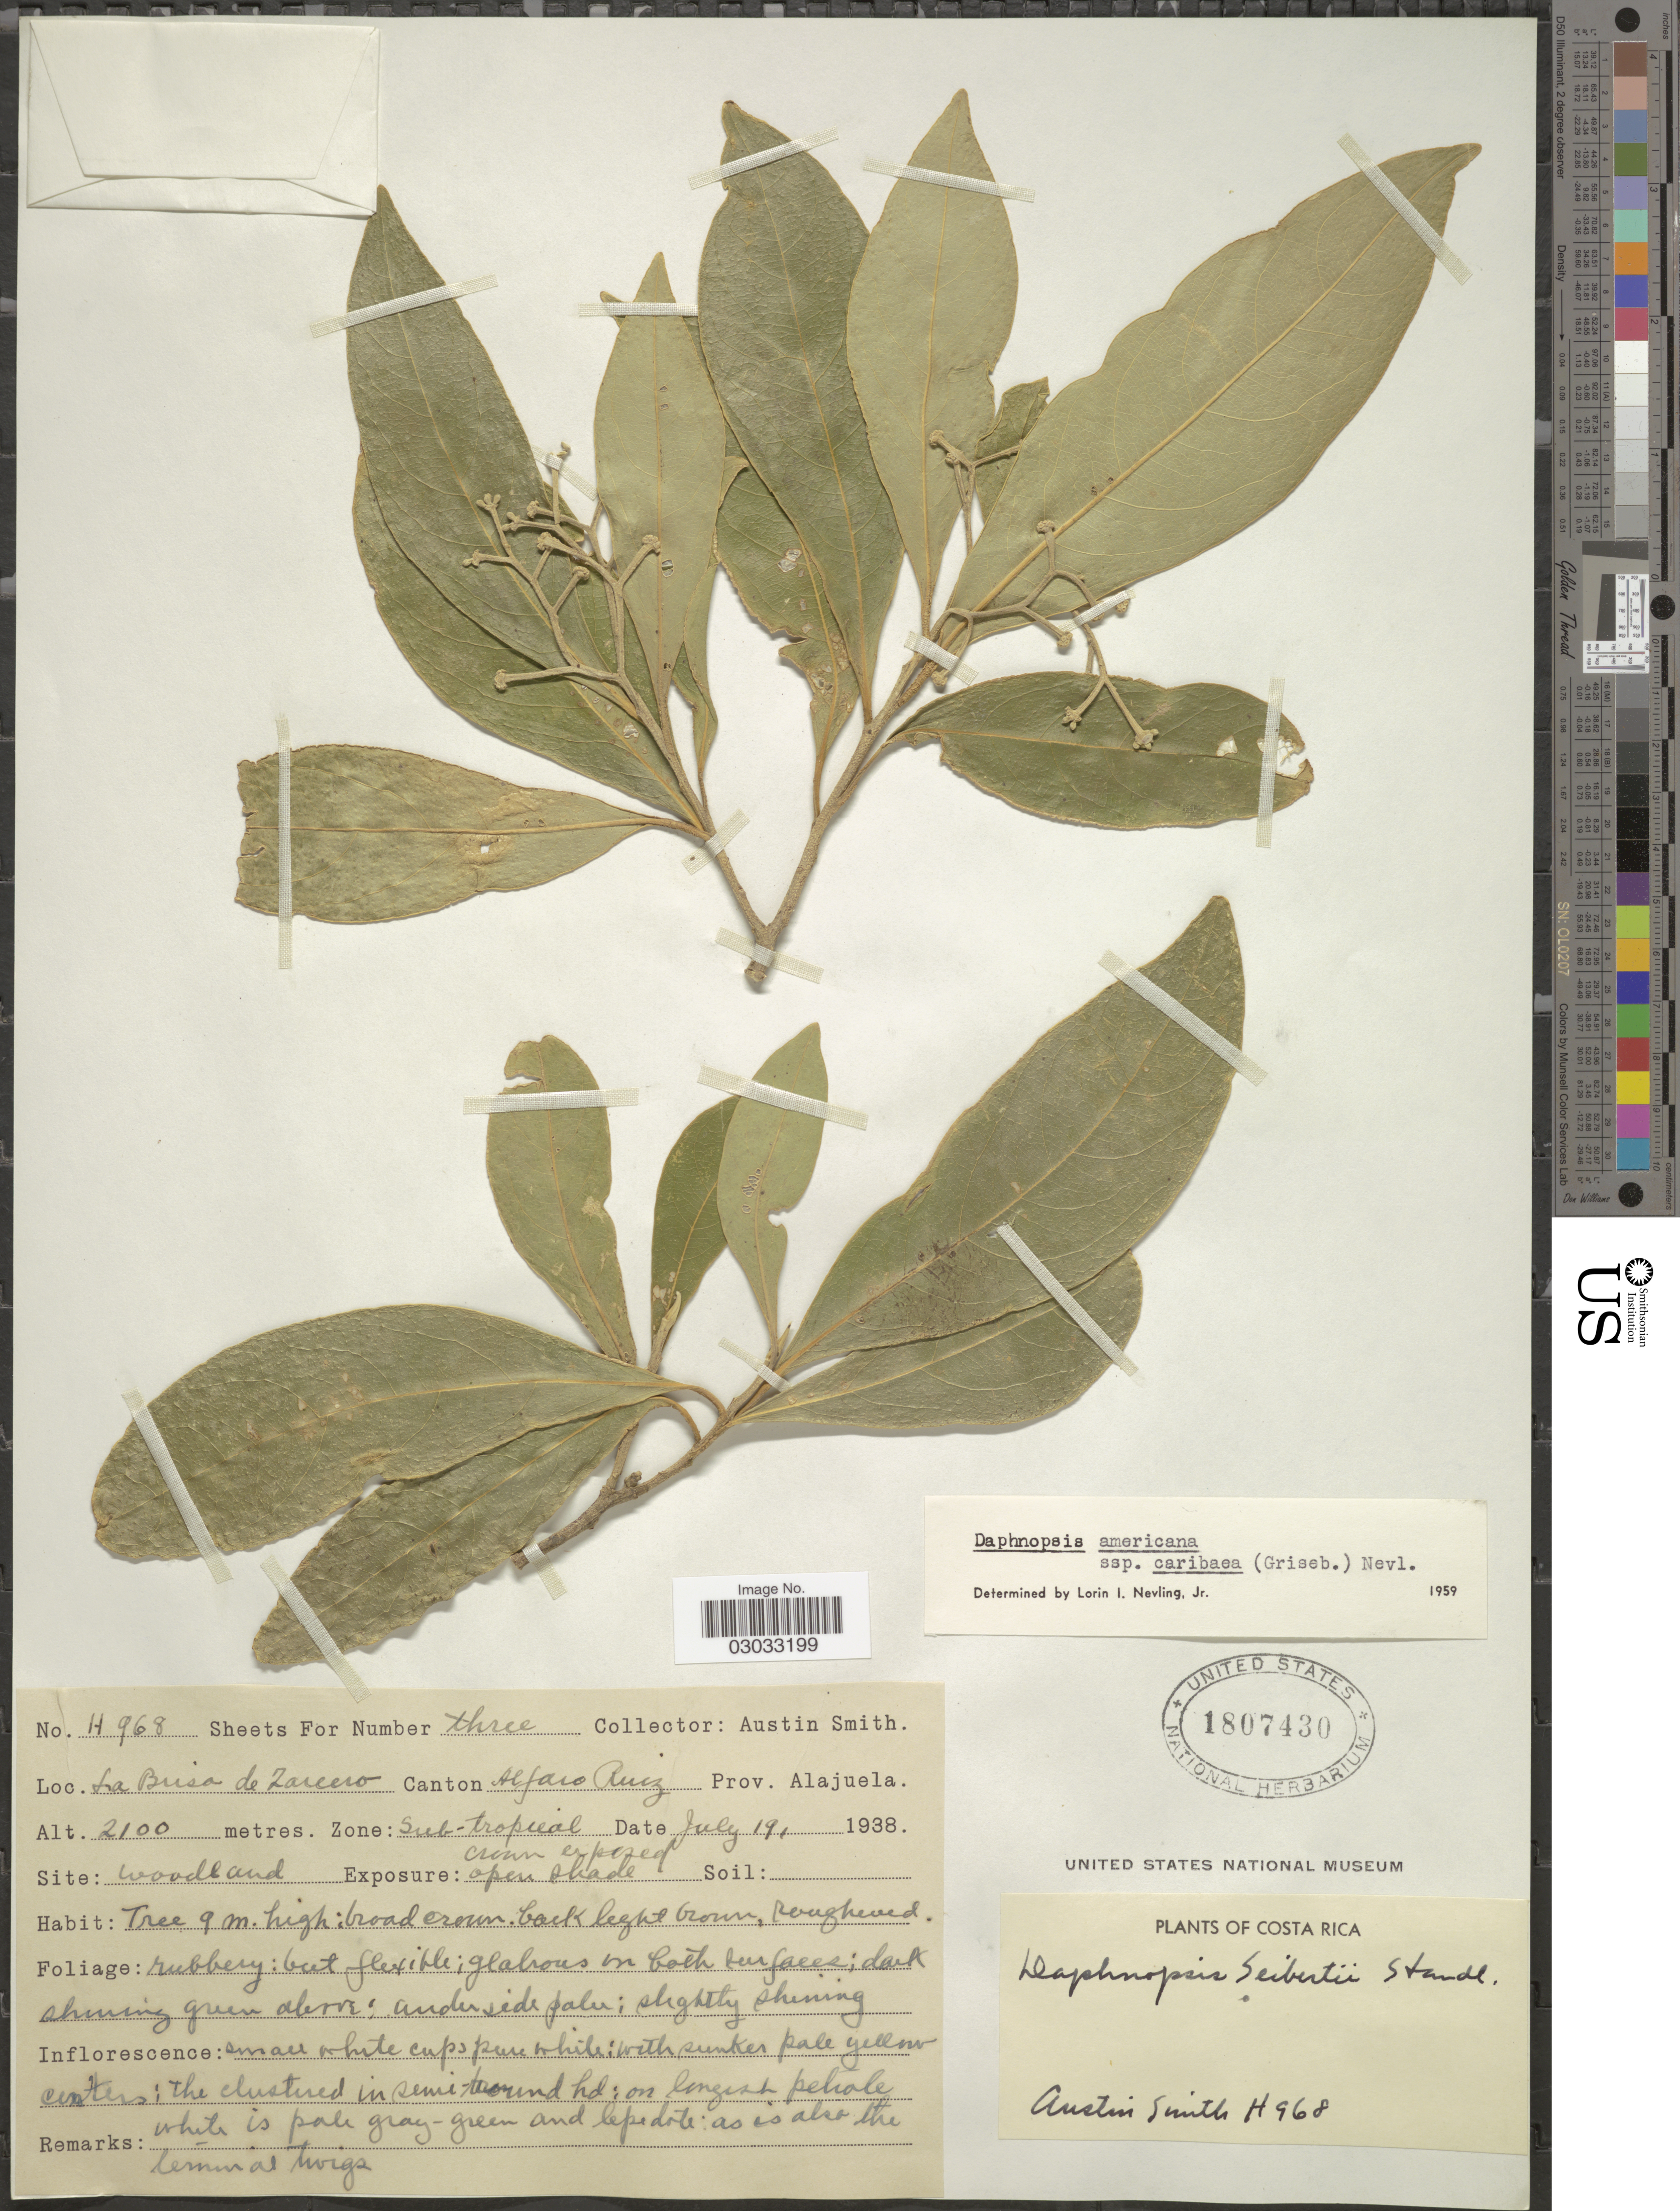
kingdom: Plantae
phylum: Tracheophyta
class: Magnoliopsida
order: Malvales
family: Thymelaeaceae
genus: Daphnopsis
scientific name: Daphnopsis americana subsp. caribaea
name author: (Griseb.) Nevling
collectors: Aust P. Smith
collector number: H968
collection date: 1938-07-19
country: Costa Rica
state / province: Alajuela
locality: La Buisa de Zareero, Canton Alfaro Ruiz.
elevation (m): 2100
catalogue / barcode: US 1807430